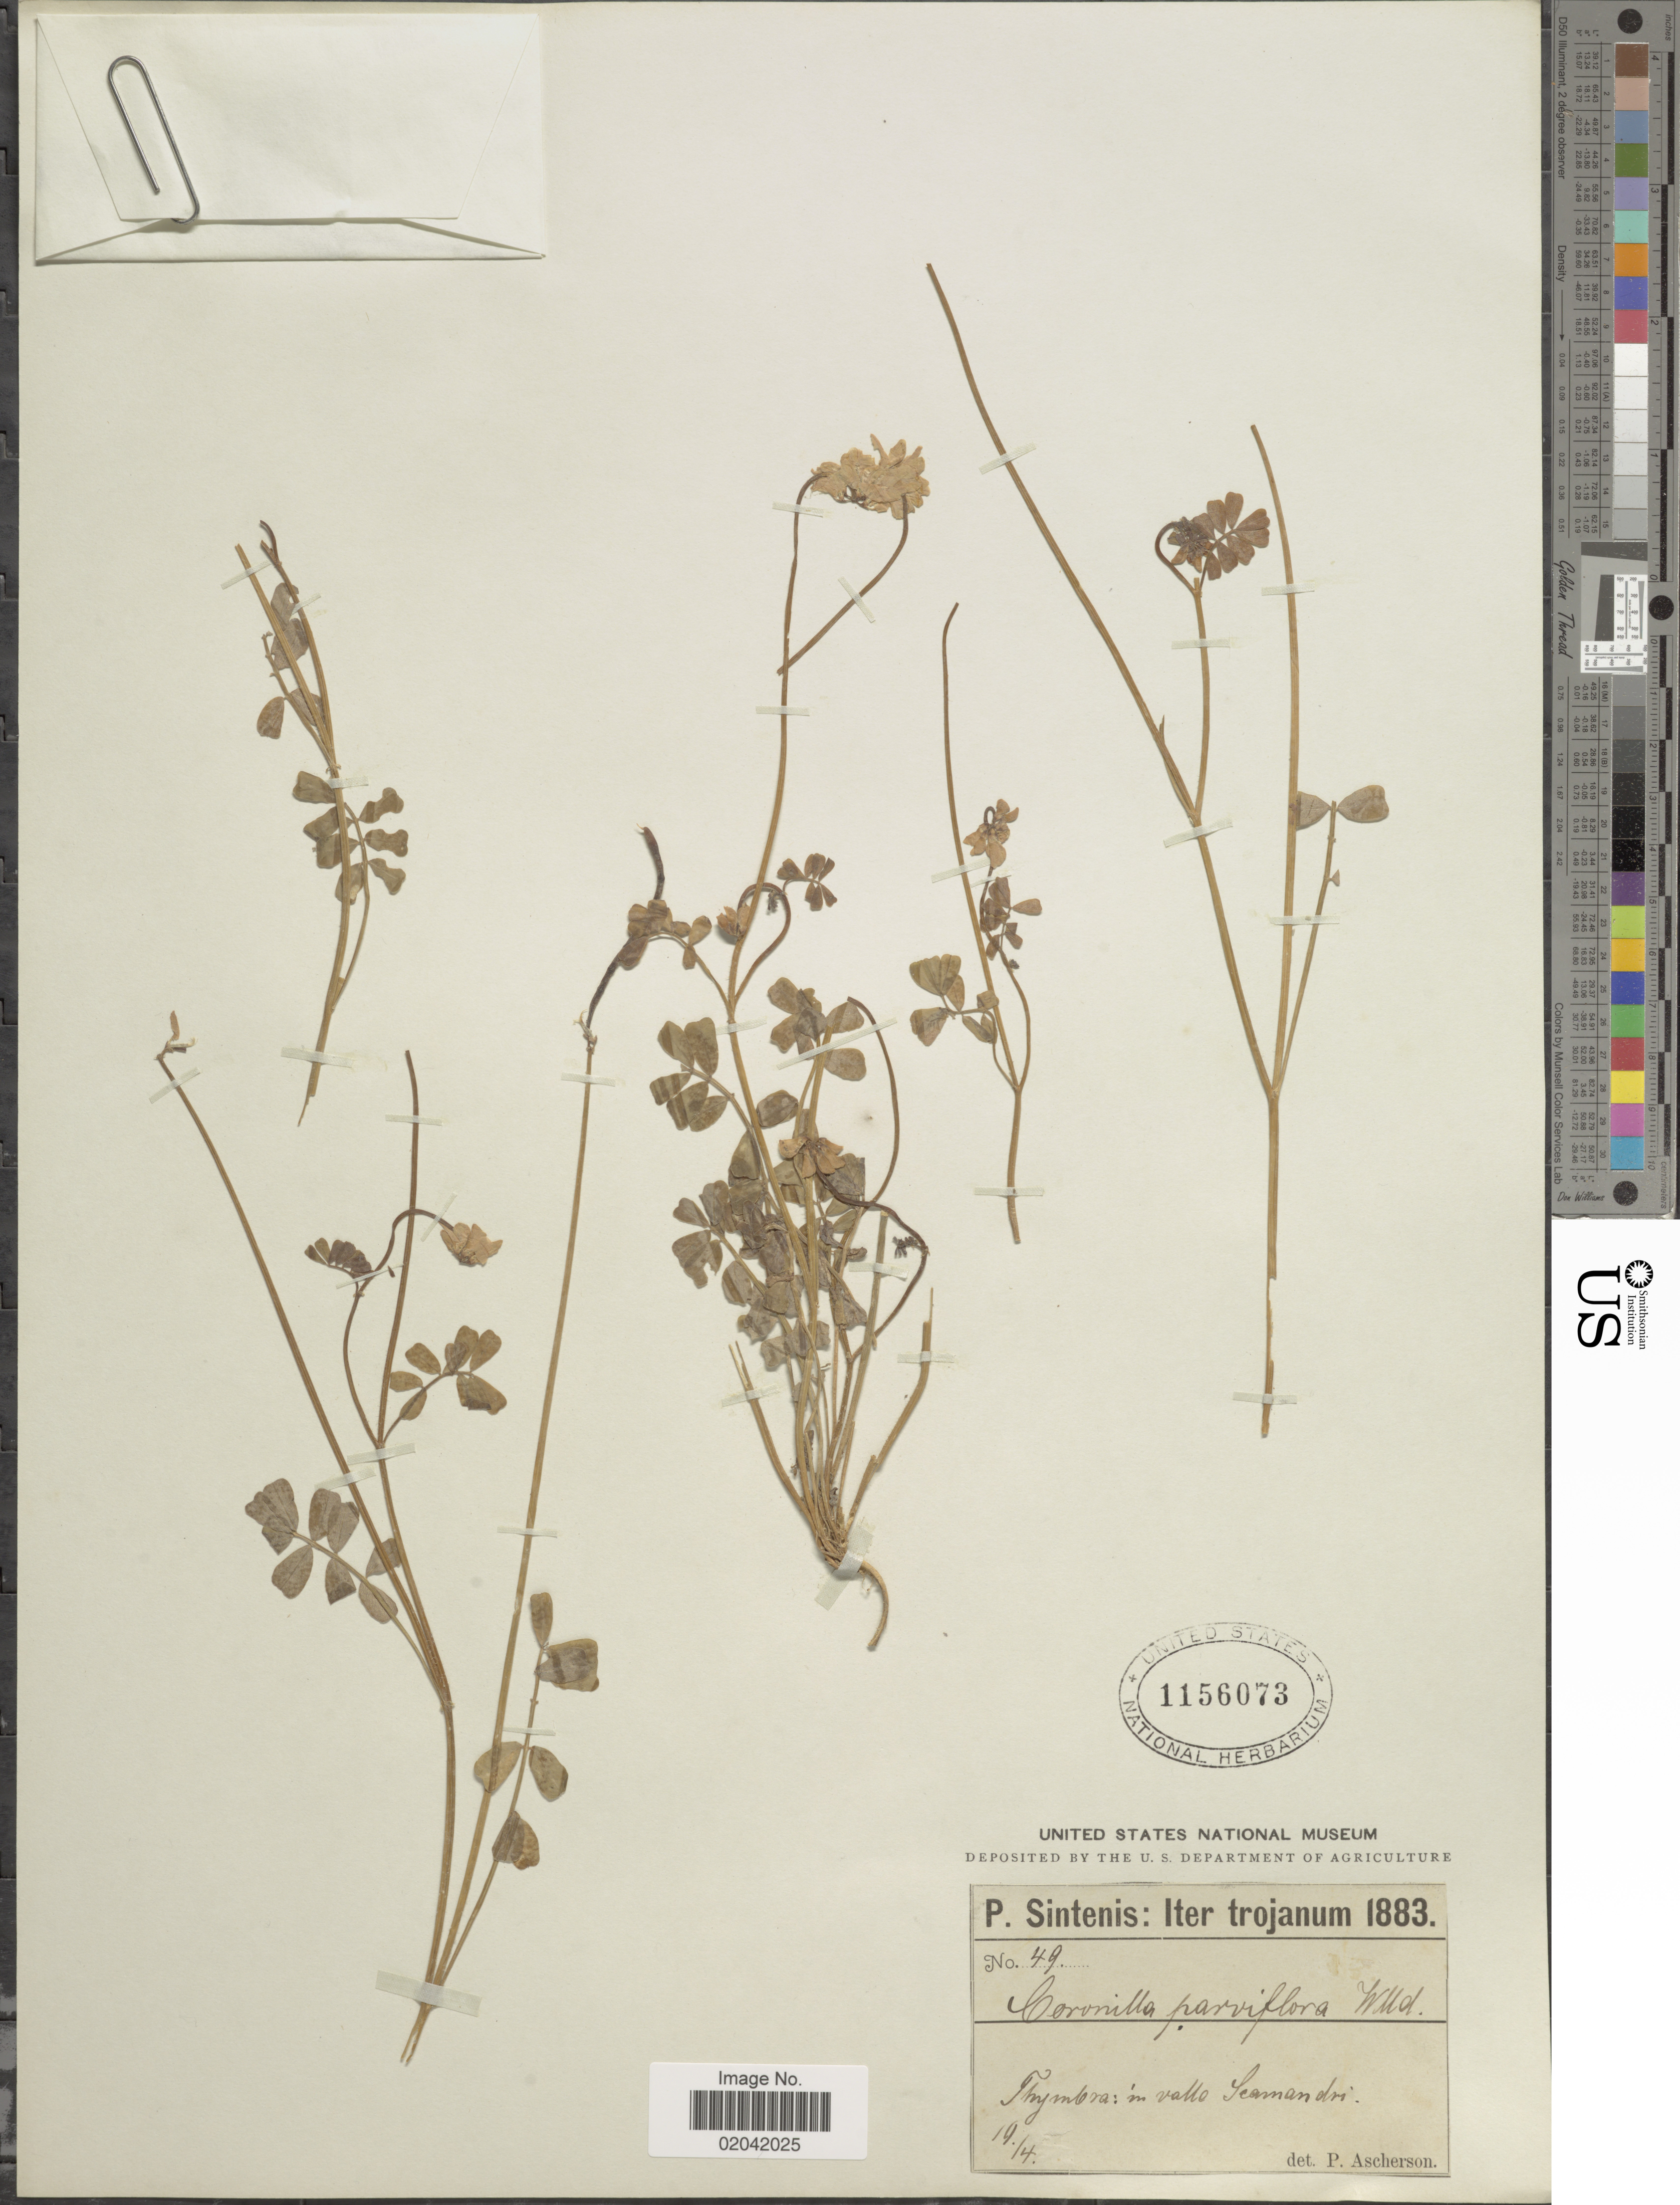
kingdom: Plantae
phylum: Tracheophyta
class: Magnoliopsida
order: Fabales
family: Fabaceae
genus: Coronilla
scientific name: Coronilla parviflora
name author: Moench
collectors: P. Sintenis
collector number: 49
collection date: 1883-04-19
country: Turkey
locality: Iter Trojanum, Thymbra: in valle Scamandri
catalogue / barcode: US 1156073